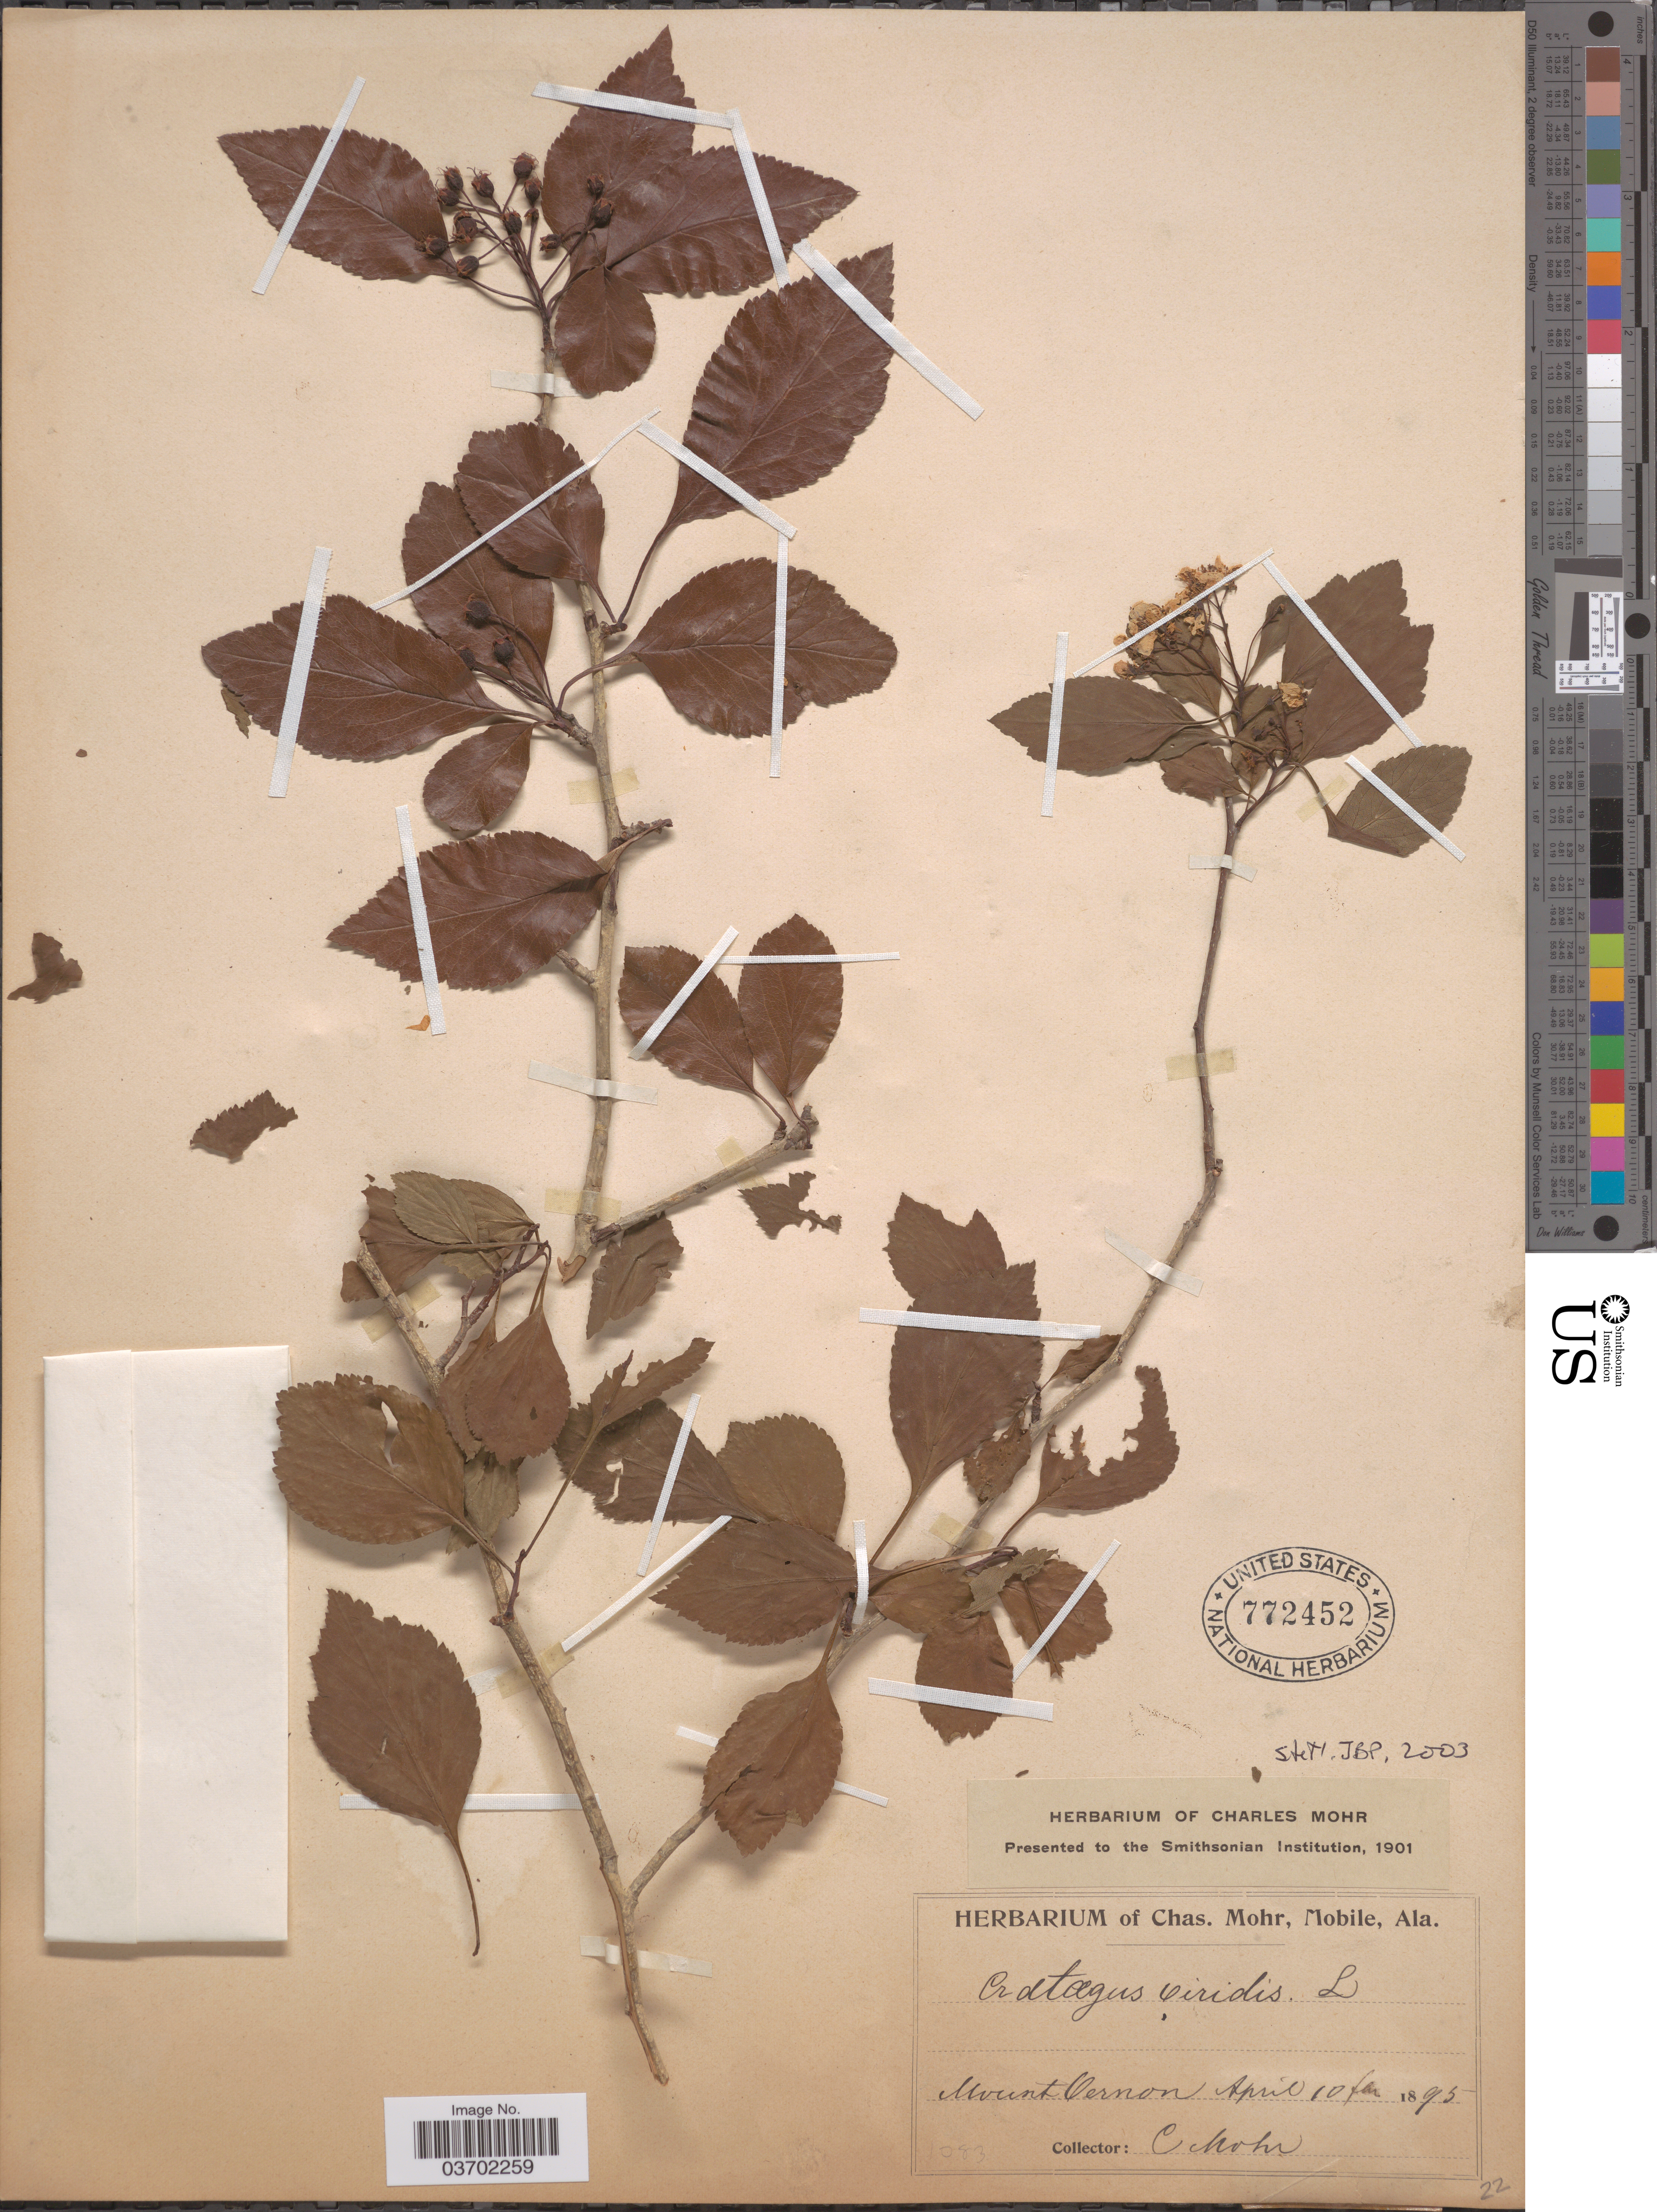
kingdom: Plantae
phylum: Tracheophyta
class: Magnoliopsida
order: Rosales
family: Rosaceae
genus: Crataegus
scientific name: Crataegus viridis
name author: L.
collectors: Mohr, C. T. (herbarium)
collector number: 1083*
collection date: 1895-04-10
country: United States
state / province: Alabama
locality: Mount Vernon.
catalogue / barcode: US 772452